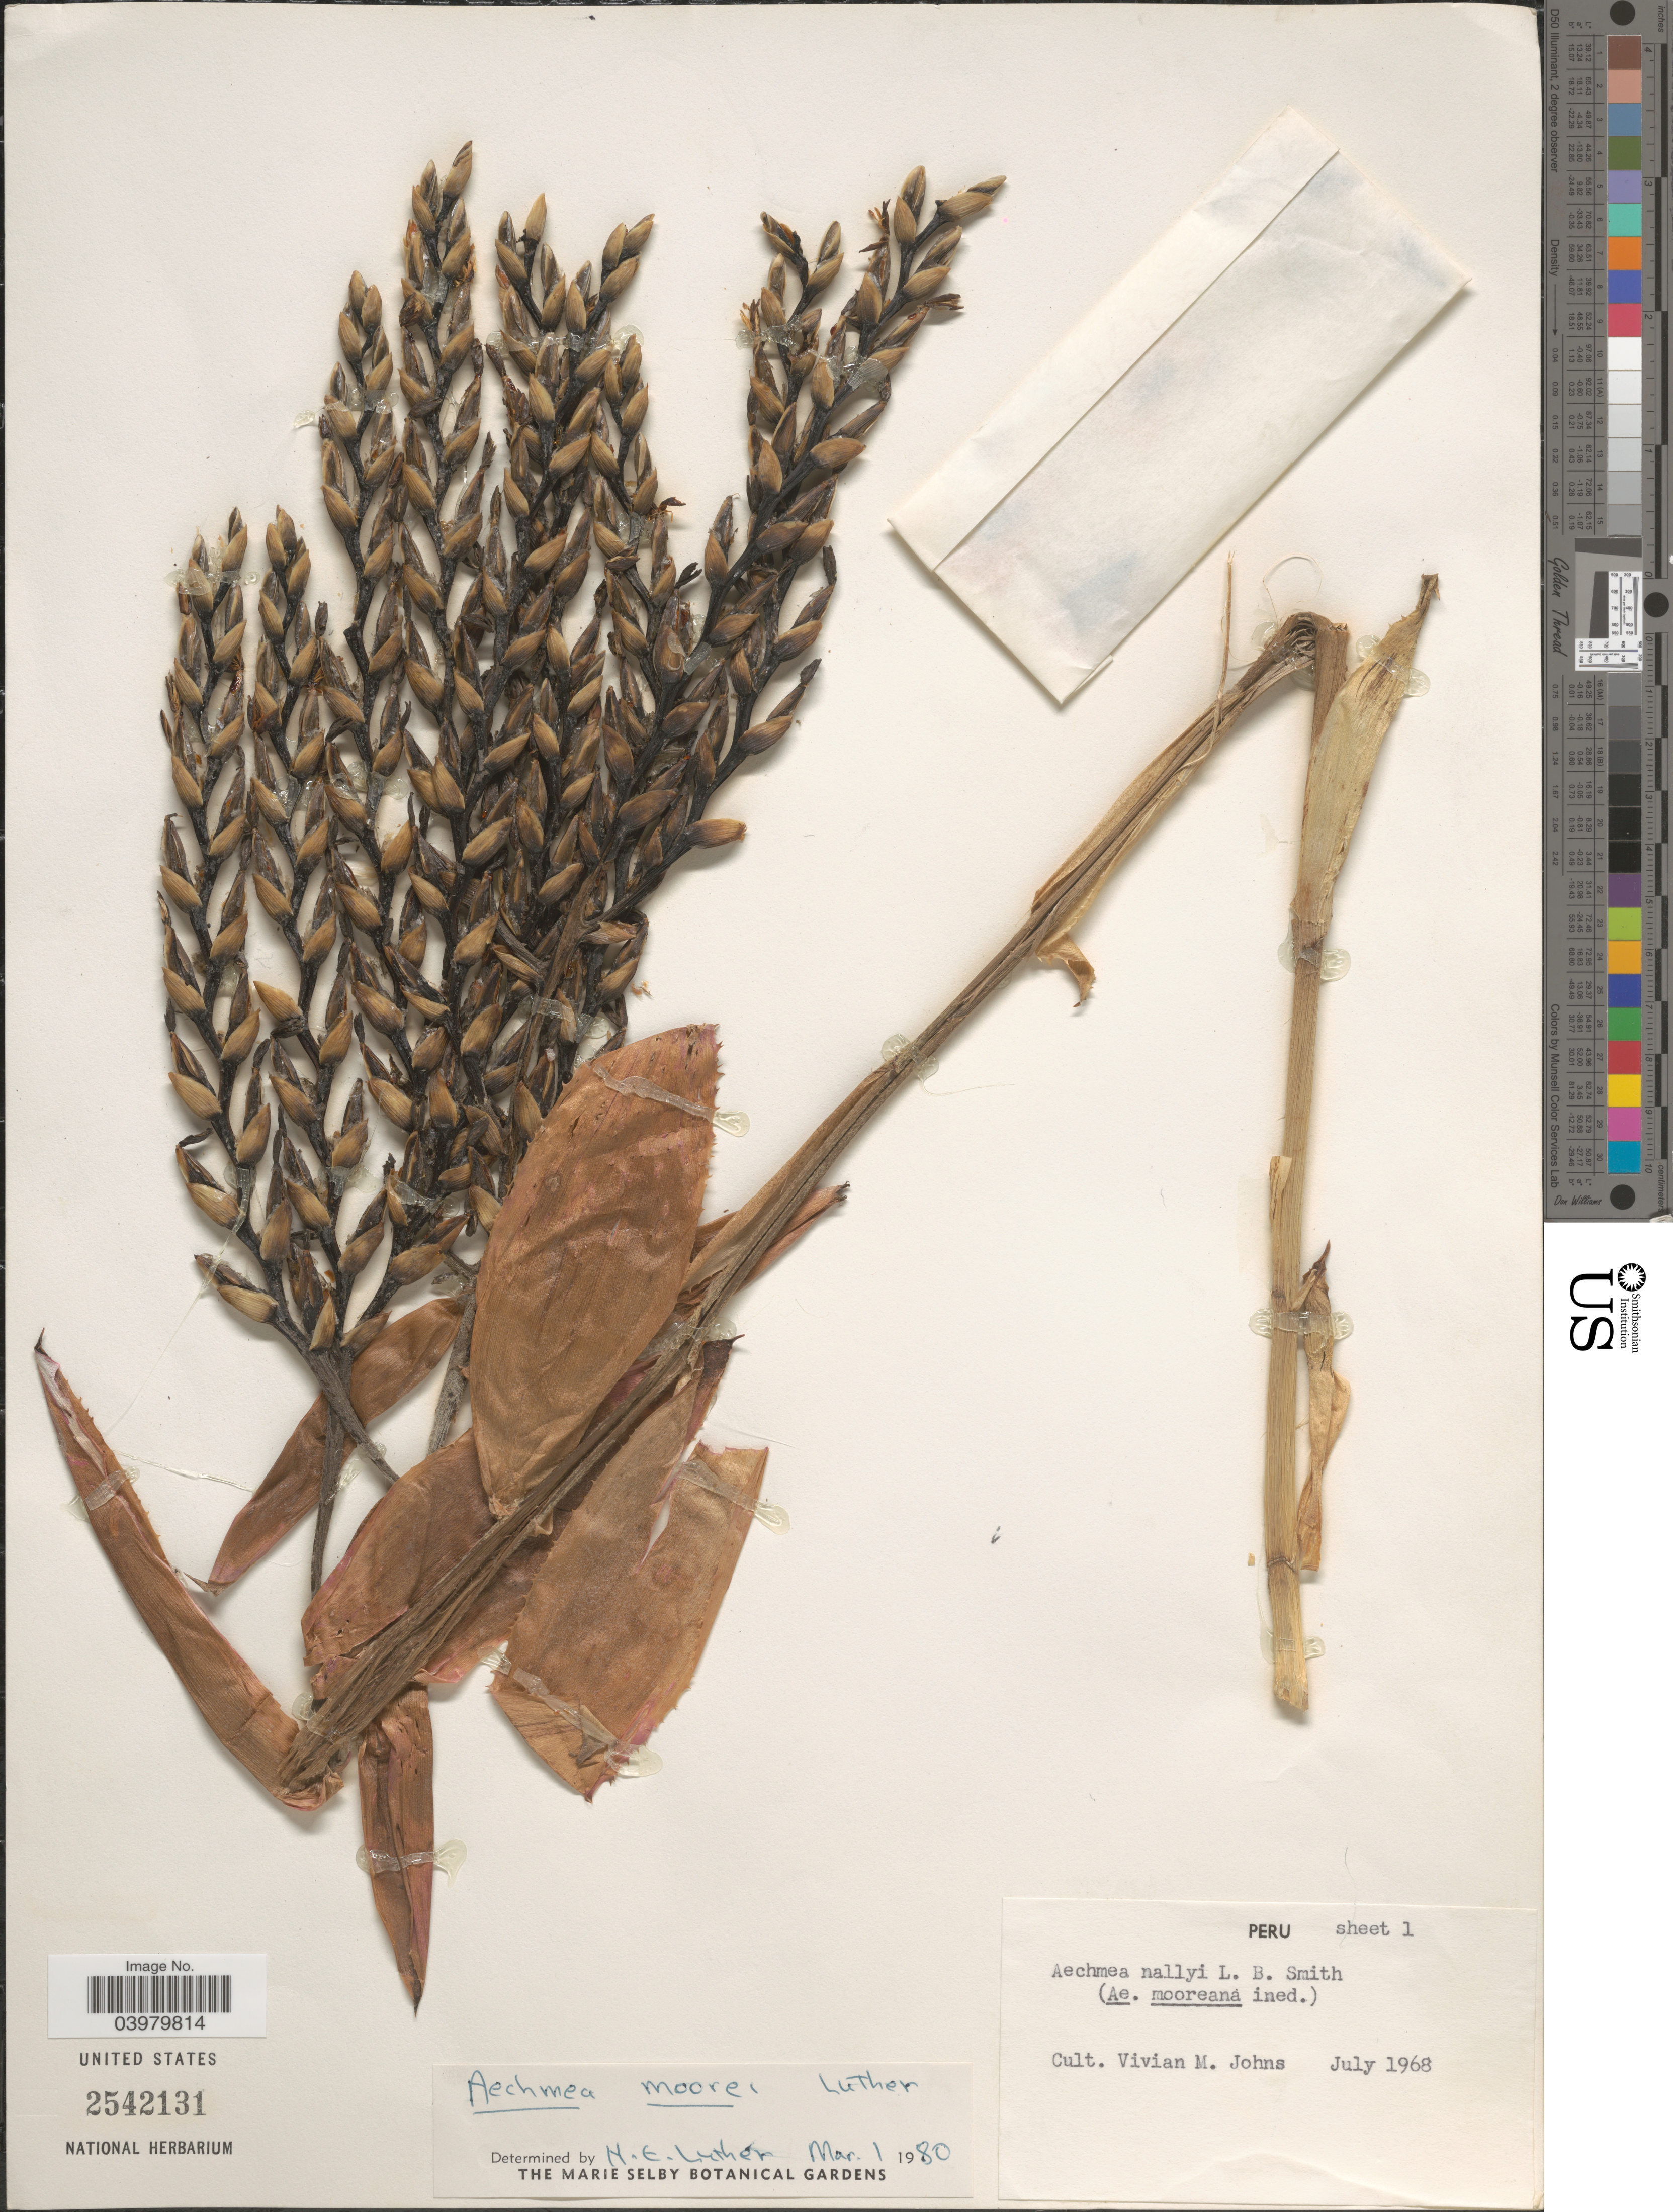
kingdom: Plantae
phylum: Tracheophyta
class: Liliopsida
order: Poales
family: Bromeliaceae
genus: Aechmea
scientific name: Aechmea moorei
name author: H.E. Luther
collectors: V. Johns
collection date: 1968-07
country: Peru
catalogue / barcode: US 2542131